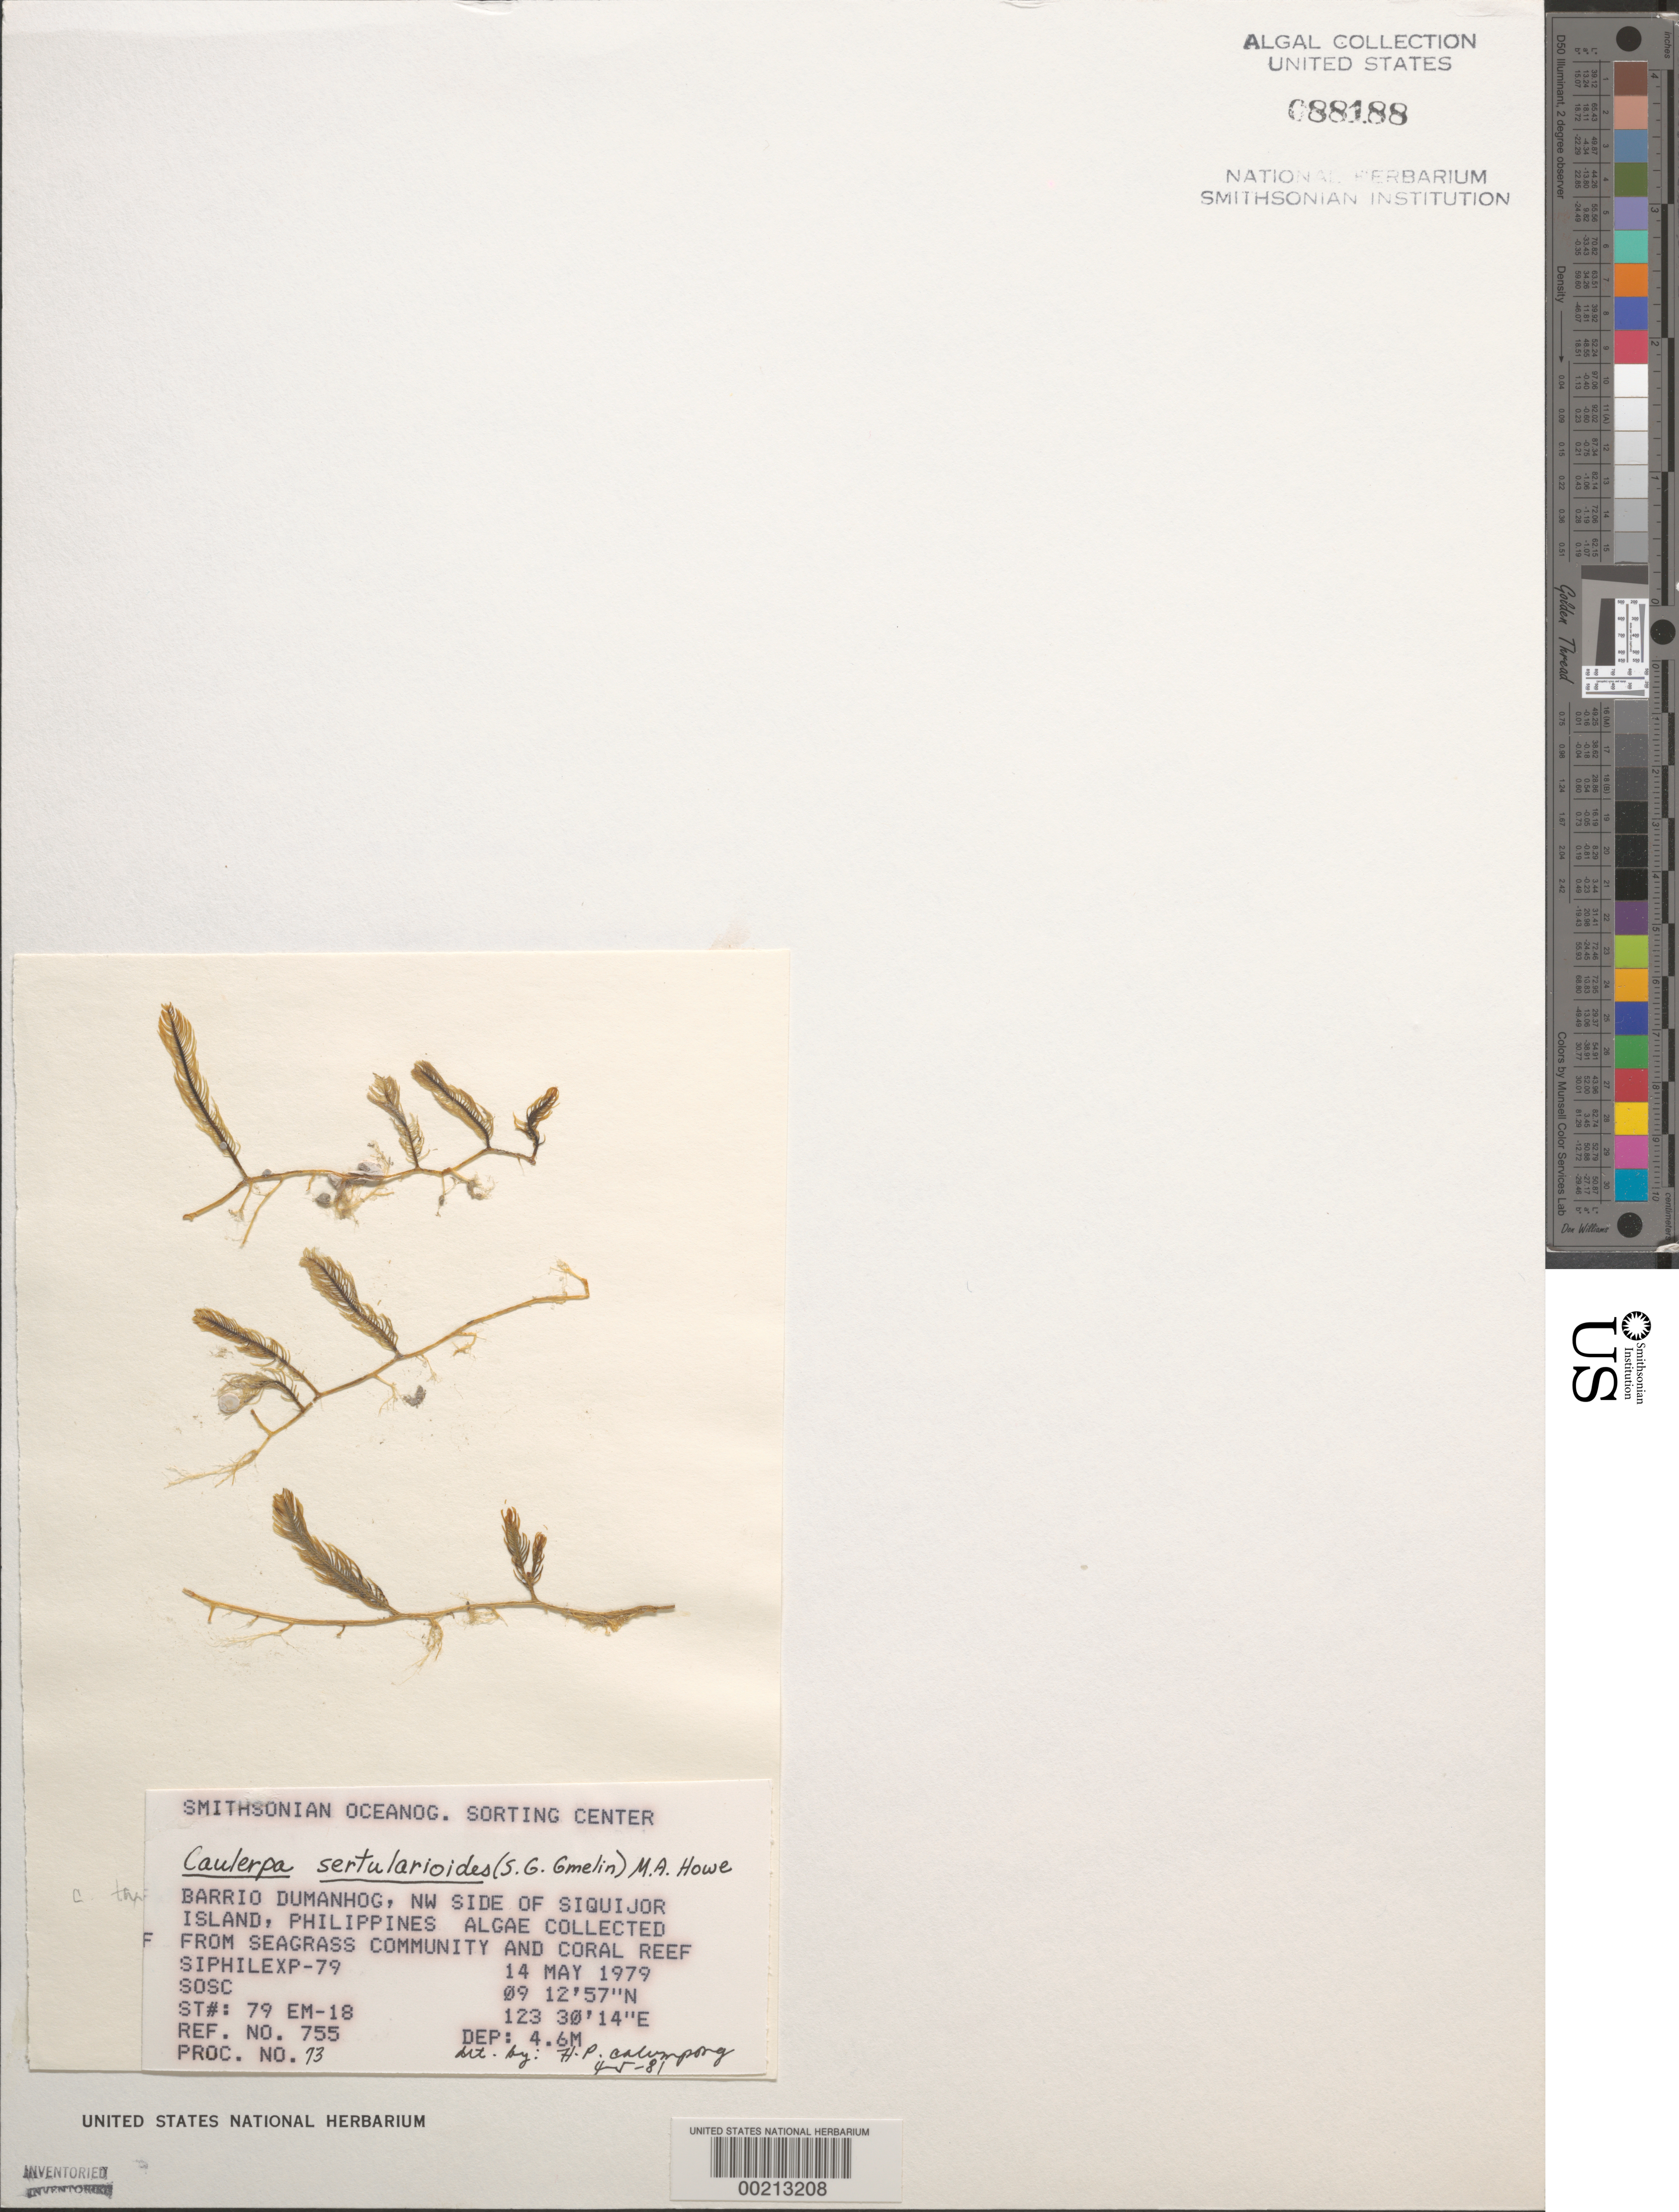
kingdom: Plantae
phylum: Chlorophyta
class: Ulvophyceae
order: Bryopsidales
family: Caulerpaceae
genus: Caulerpa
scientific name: Caulerpa sertularioides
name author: (S.G. Gmel.) M. Howe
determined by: Calumpong, H. P.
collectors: SOSC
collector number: Station 79 Em-18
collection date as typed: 14 May 1979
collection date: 1979-05-14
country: Philippines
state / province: Central Visayas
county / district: Siquijor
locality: Visayan, Barrio dumanhog, siquijor island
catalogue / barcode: US 88188